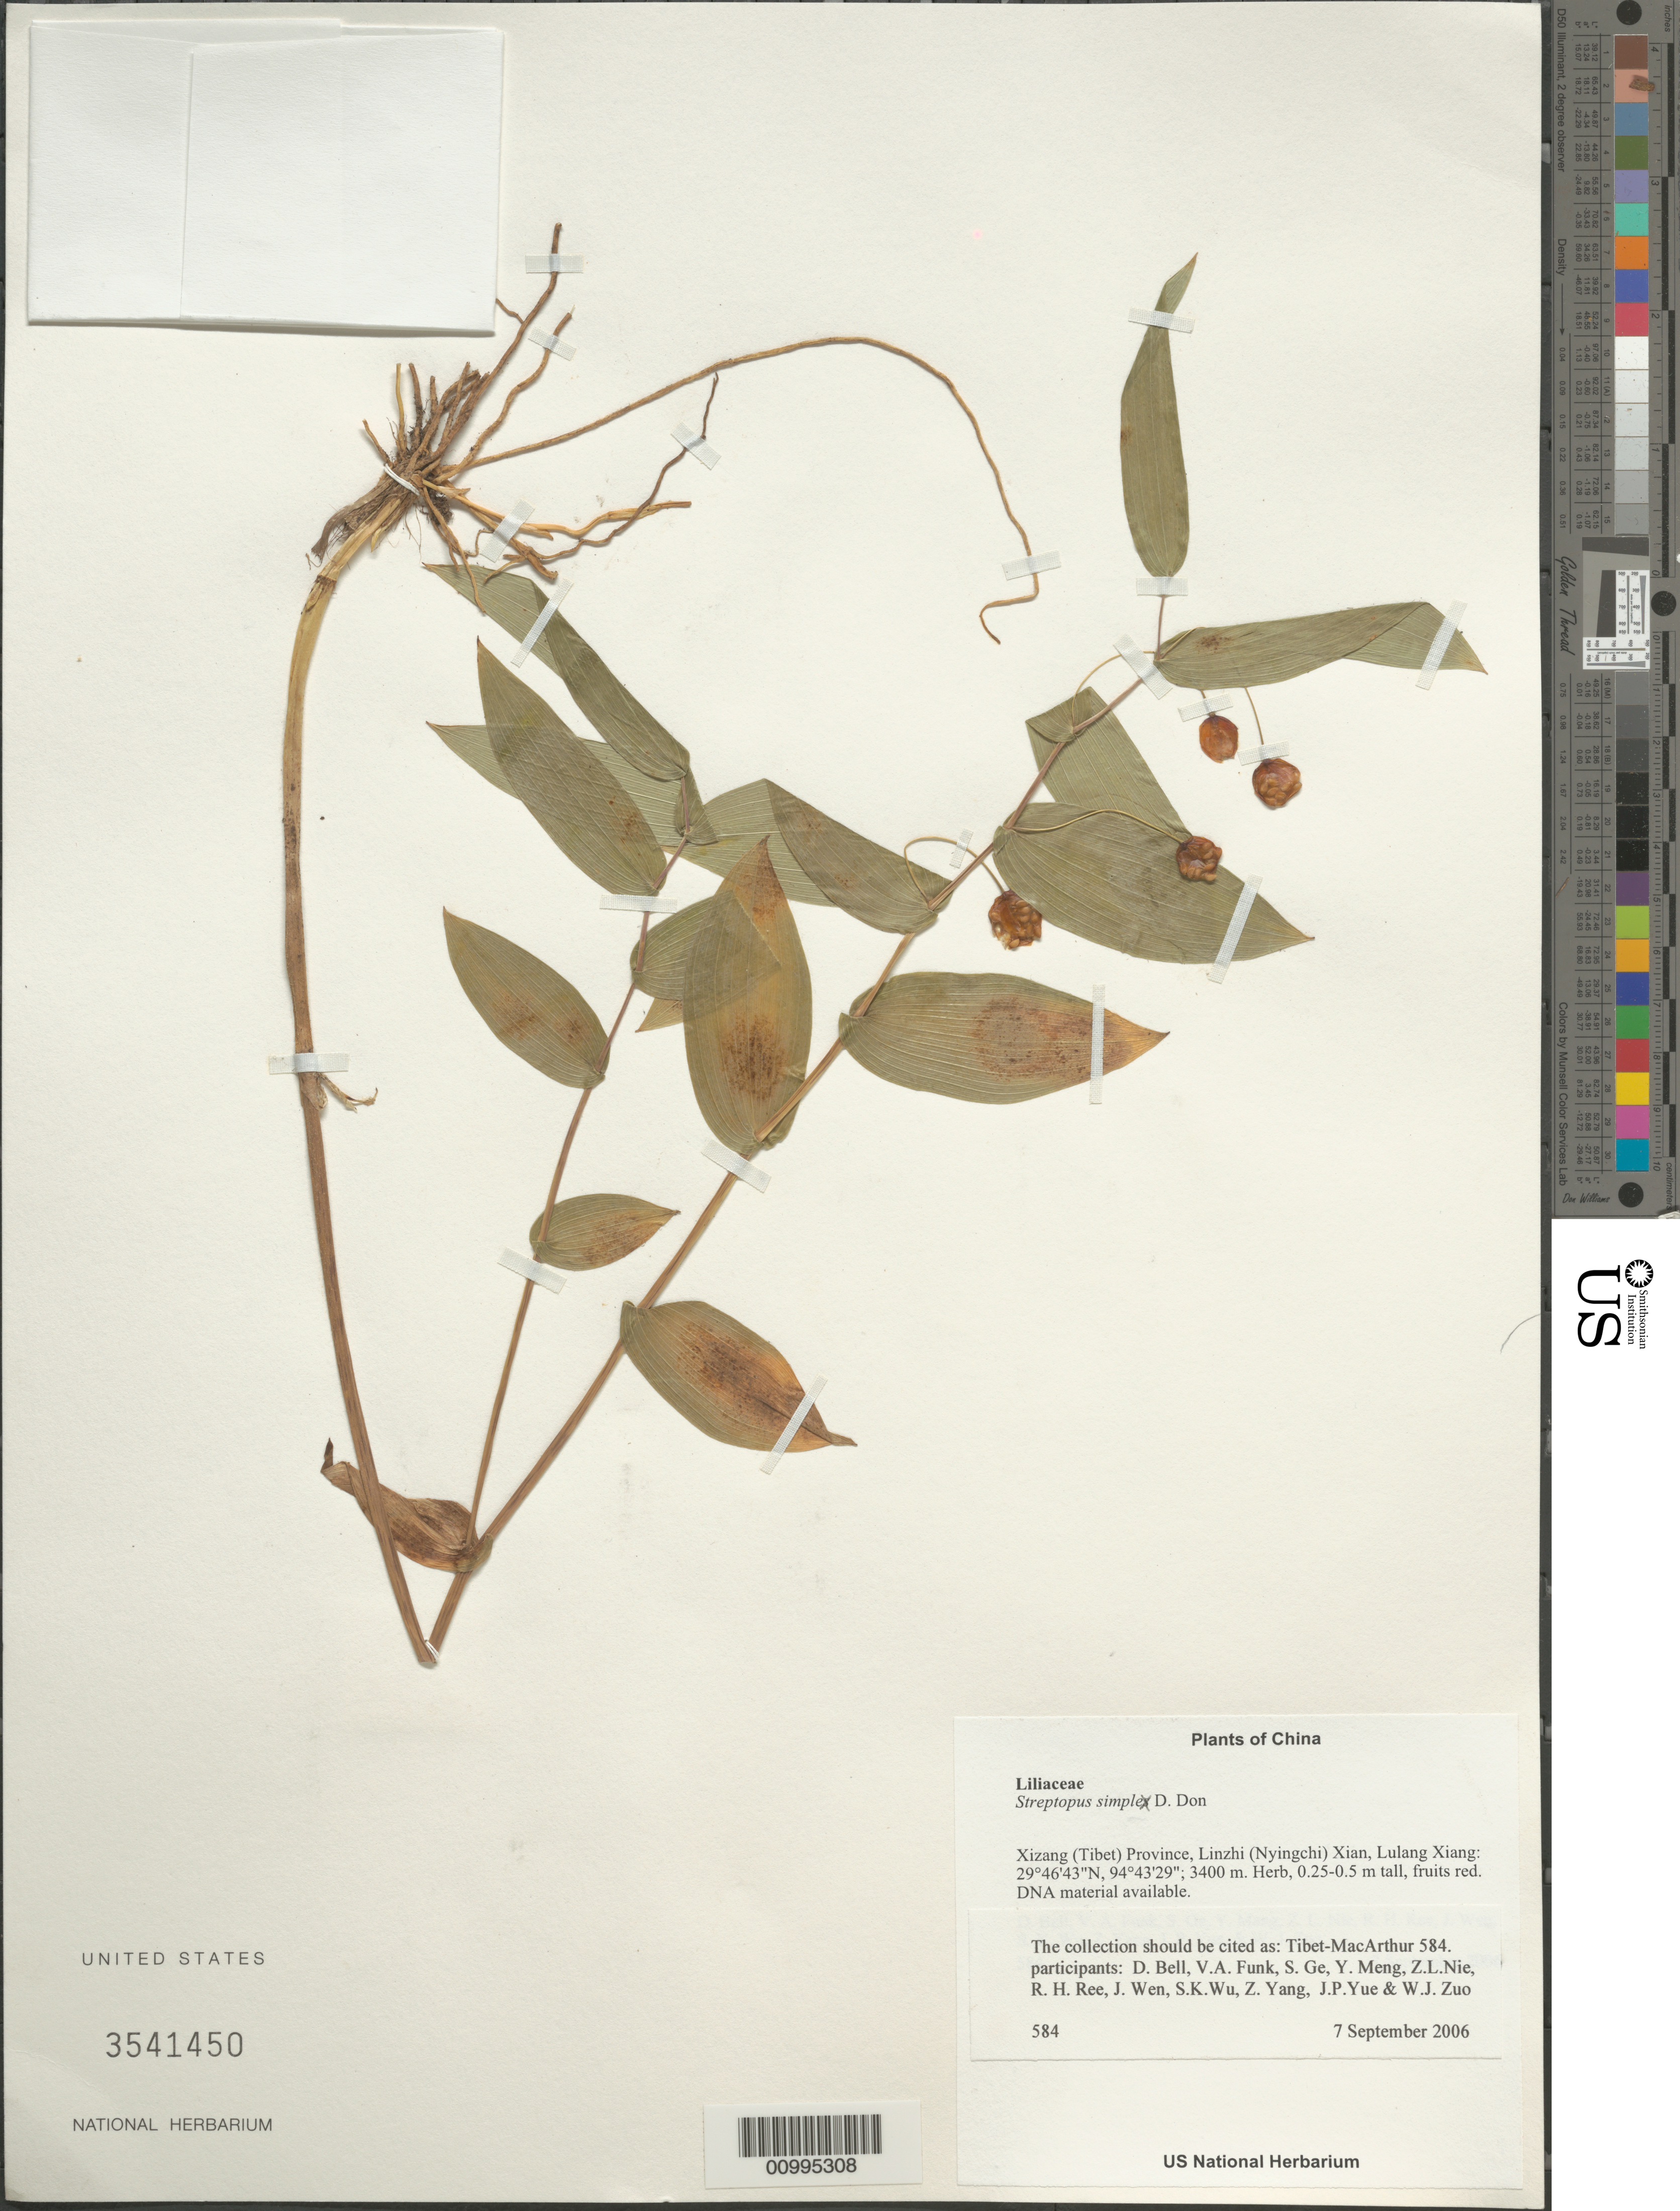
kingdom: Plantae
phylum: Tracheophyta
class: Liliopsida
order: Liliales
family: Liliaceae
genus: Streptopus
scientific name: Streptopus simplex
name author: D. Don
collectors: Tibet-MacArthur, D. A. Bell, V. Funk, S. Ge, Y. Meng, Z. Nie, R. Ree, J. Wen, S. K. Wu, Z. Yang, J. Yue & W. Zuo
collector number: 584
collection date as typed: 07 Sep 2006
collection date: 2006-09-07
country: China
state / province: Xizang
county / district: Linzhi (Nyingchi) Xian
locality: Lulang Xiang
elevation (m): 3400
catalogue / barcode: US 3541450